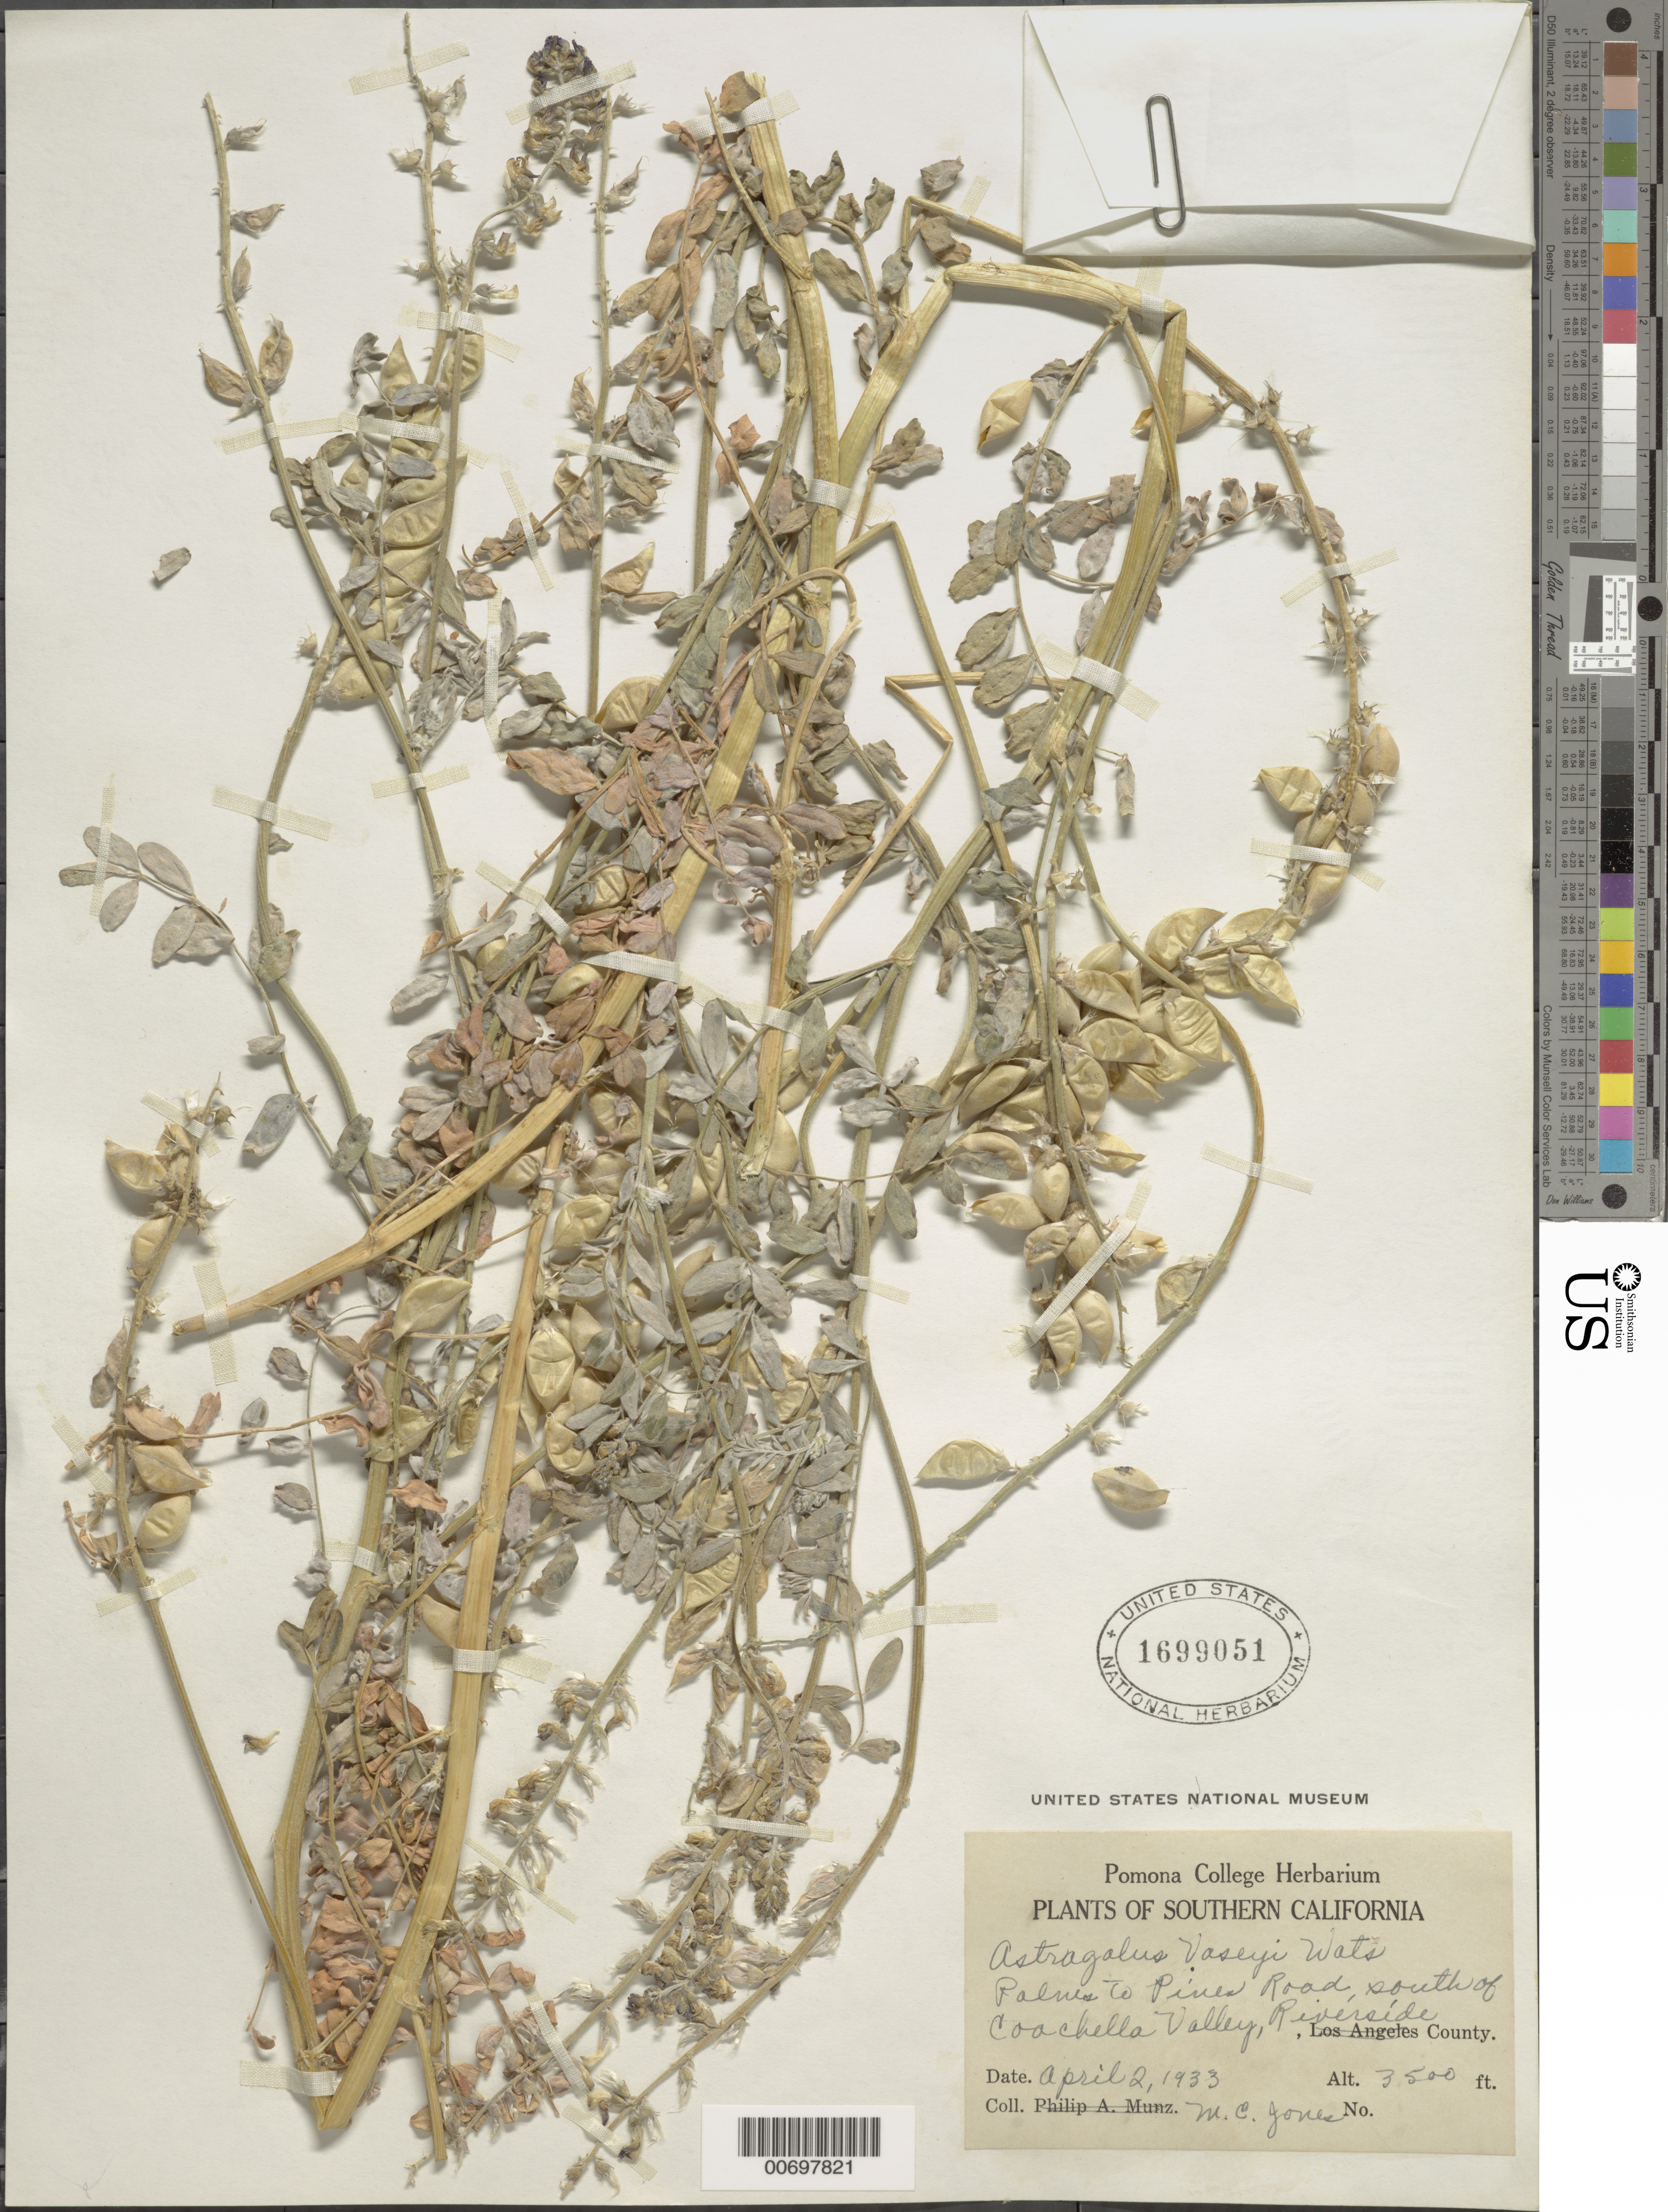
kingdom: Plantae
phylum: Tracheophyta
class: Magnoliopsida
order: Fabales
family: Fabaceae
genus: Astragalus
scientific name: Astragalus vaseyi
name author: S. Watson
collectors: M. E. Jones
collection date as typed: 02 Apr 1933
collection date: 1933-04-02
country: United States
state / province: California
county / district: Riverside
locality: Palms to Pines Road, south of Coachella Valley.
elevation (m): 1067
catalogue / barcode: US 1699051